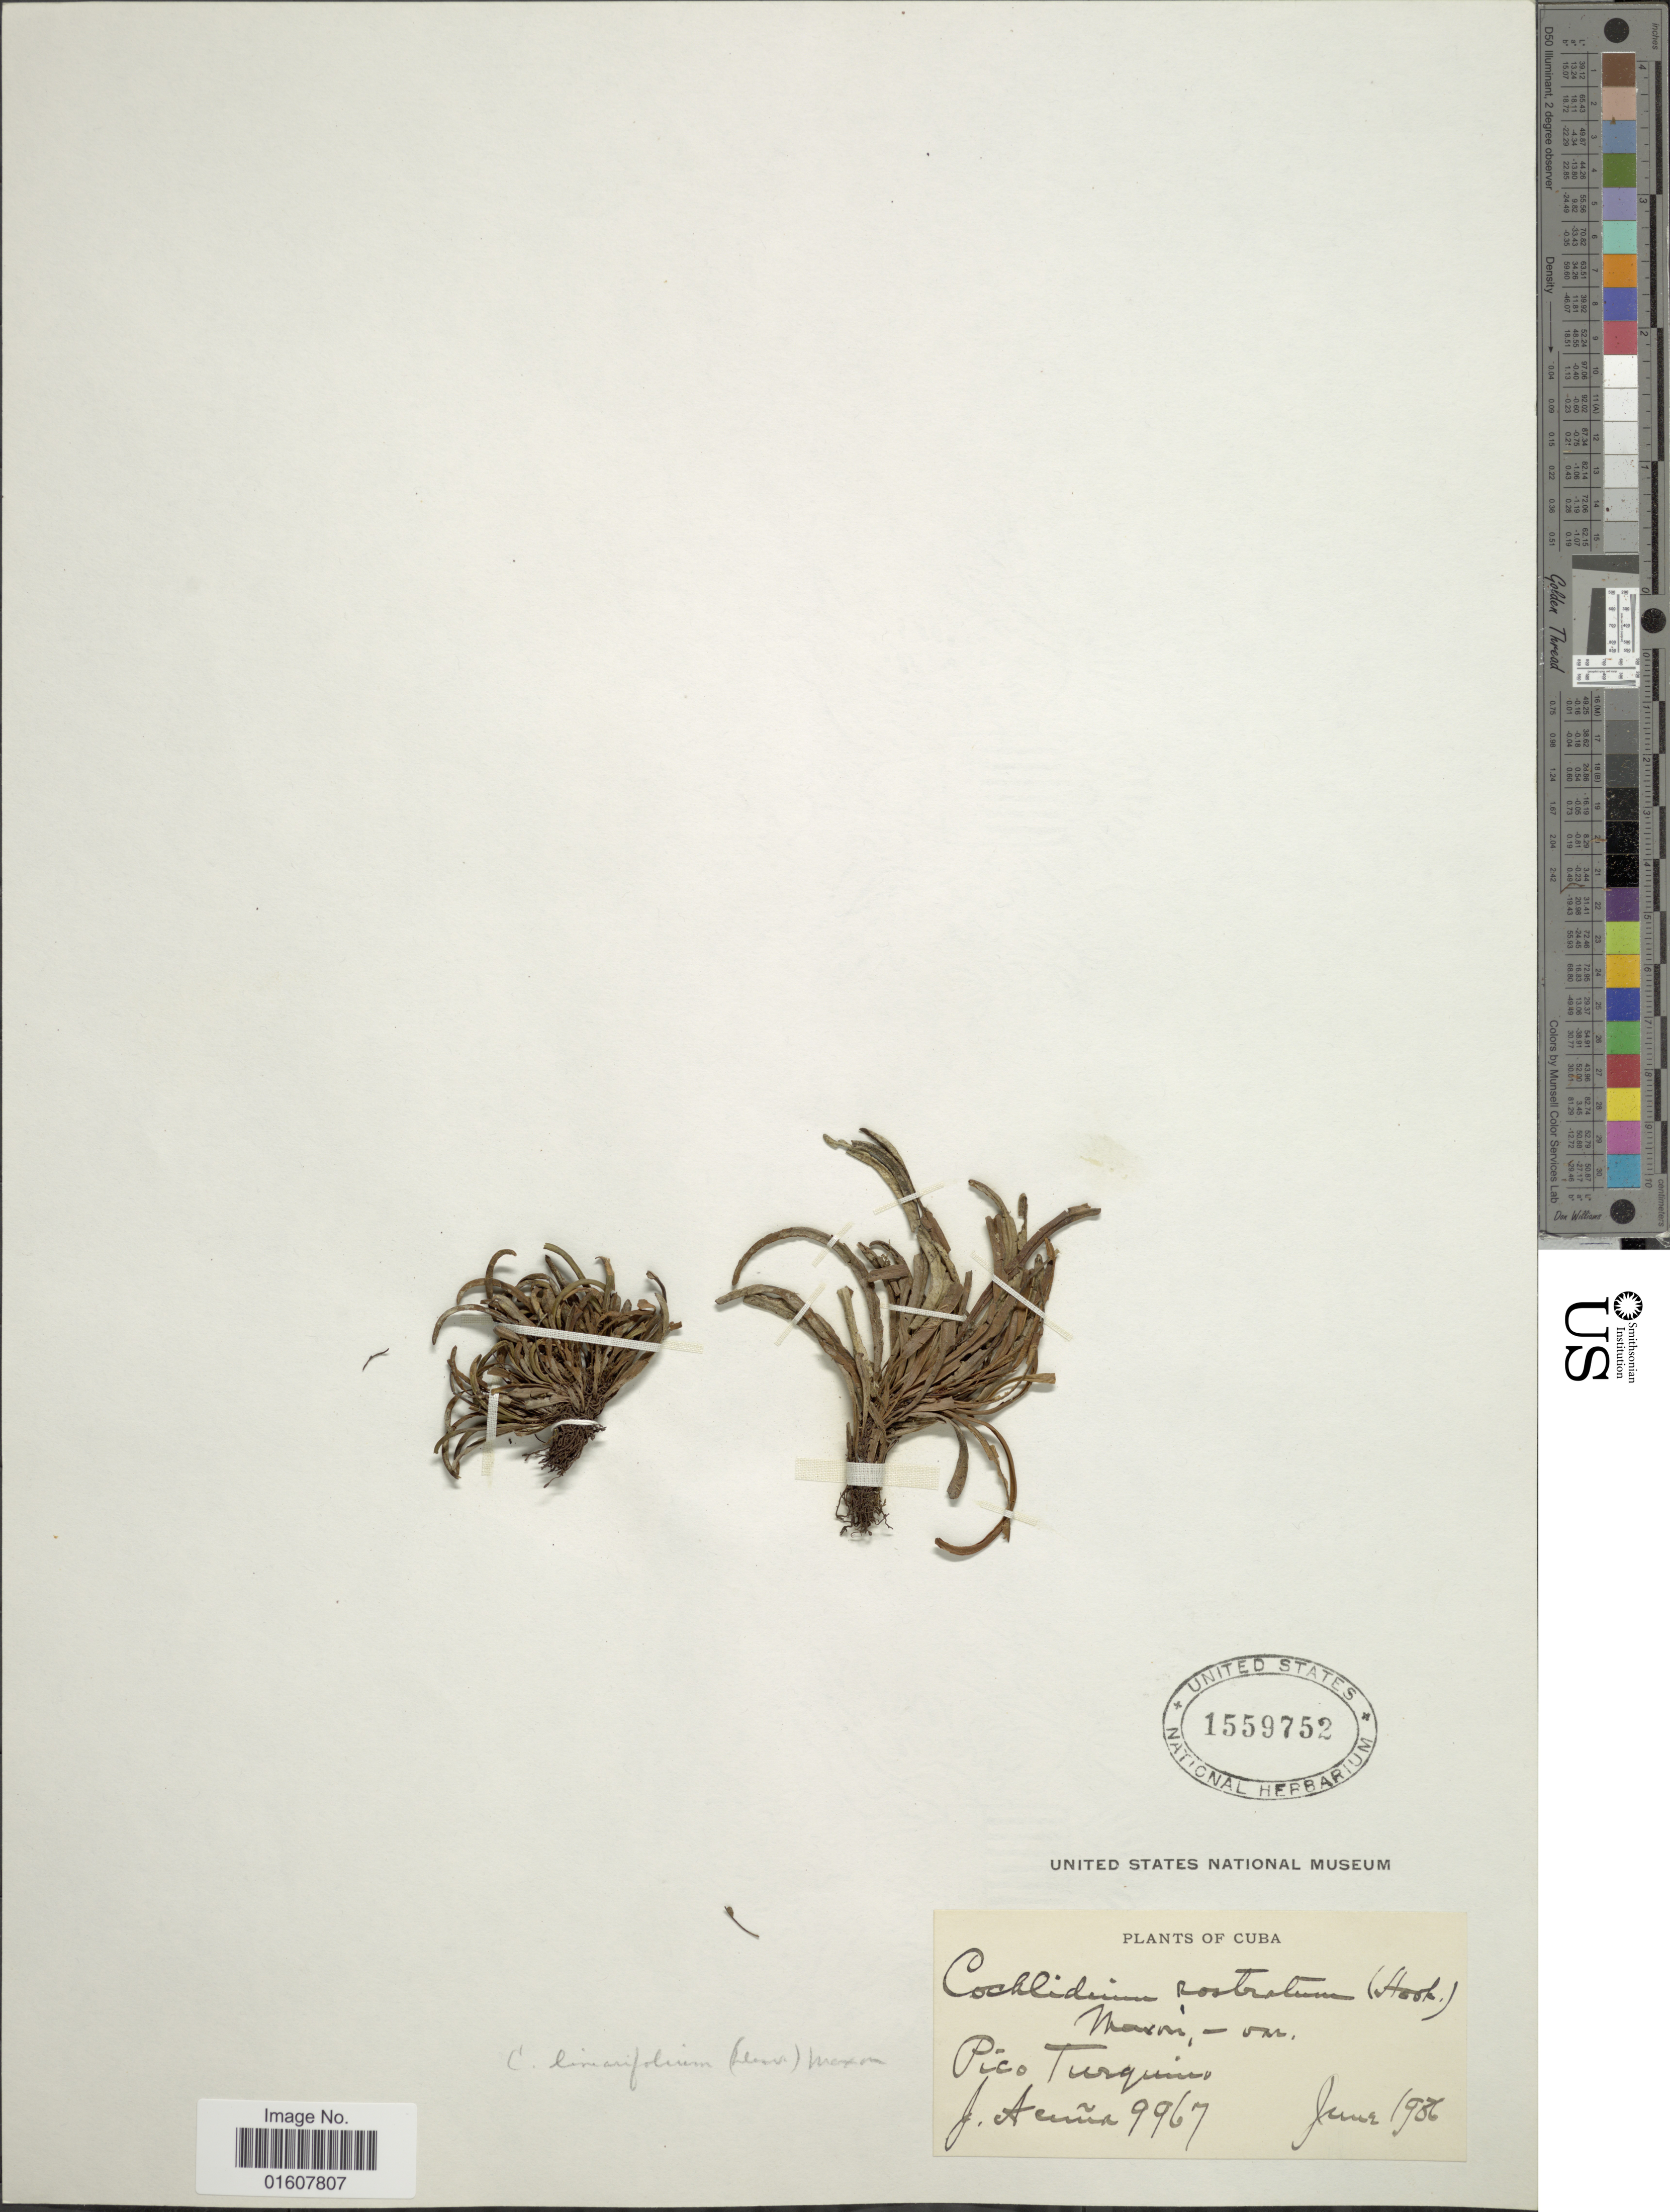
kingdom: Plantae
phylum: Tracheophyta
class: Polypodiopsida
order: Polypodiales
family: Polypodiaceae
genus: Cochlidium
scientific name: Cochlidium rostratum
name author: (Hook.) Maxon ex C. Chr.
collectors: J. Acuña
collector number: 9967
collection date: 1936-06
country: Cuba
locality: Pico Turquino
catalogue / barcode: US 1559752